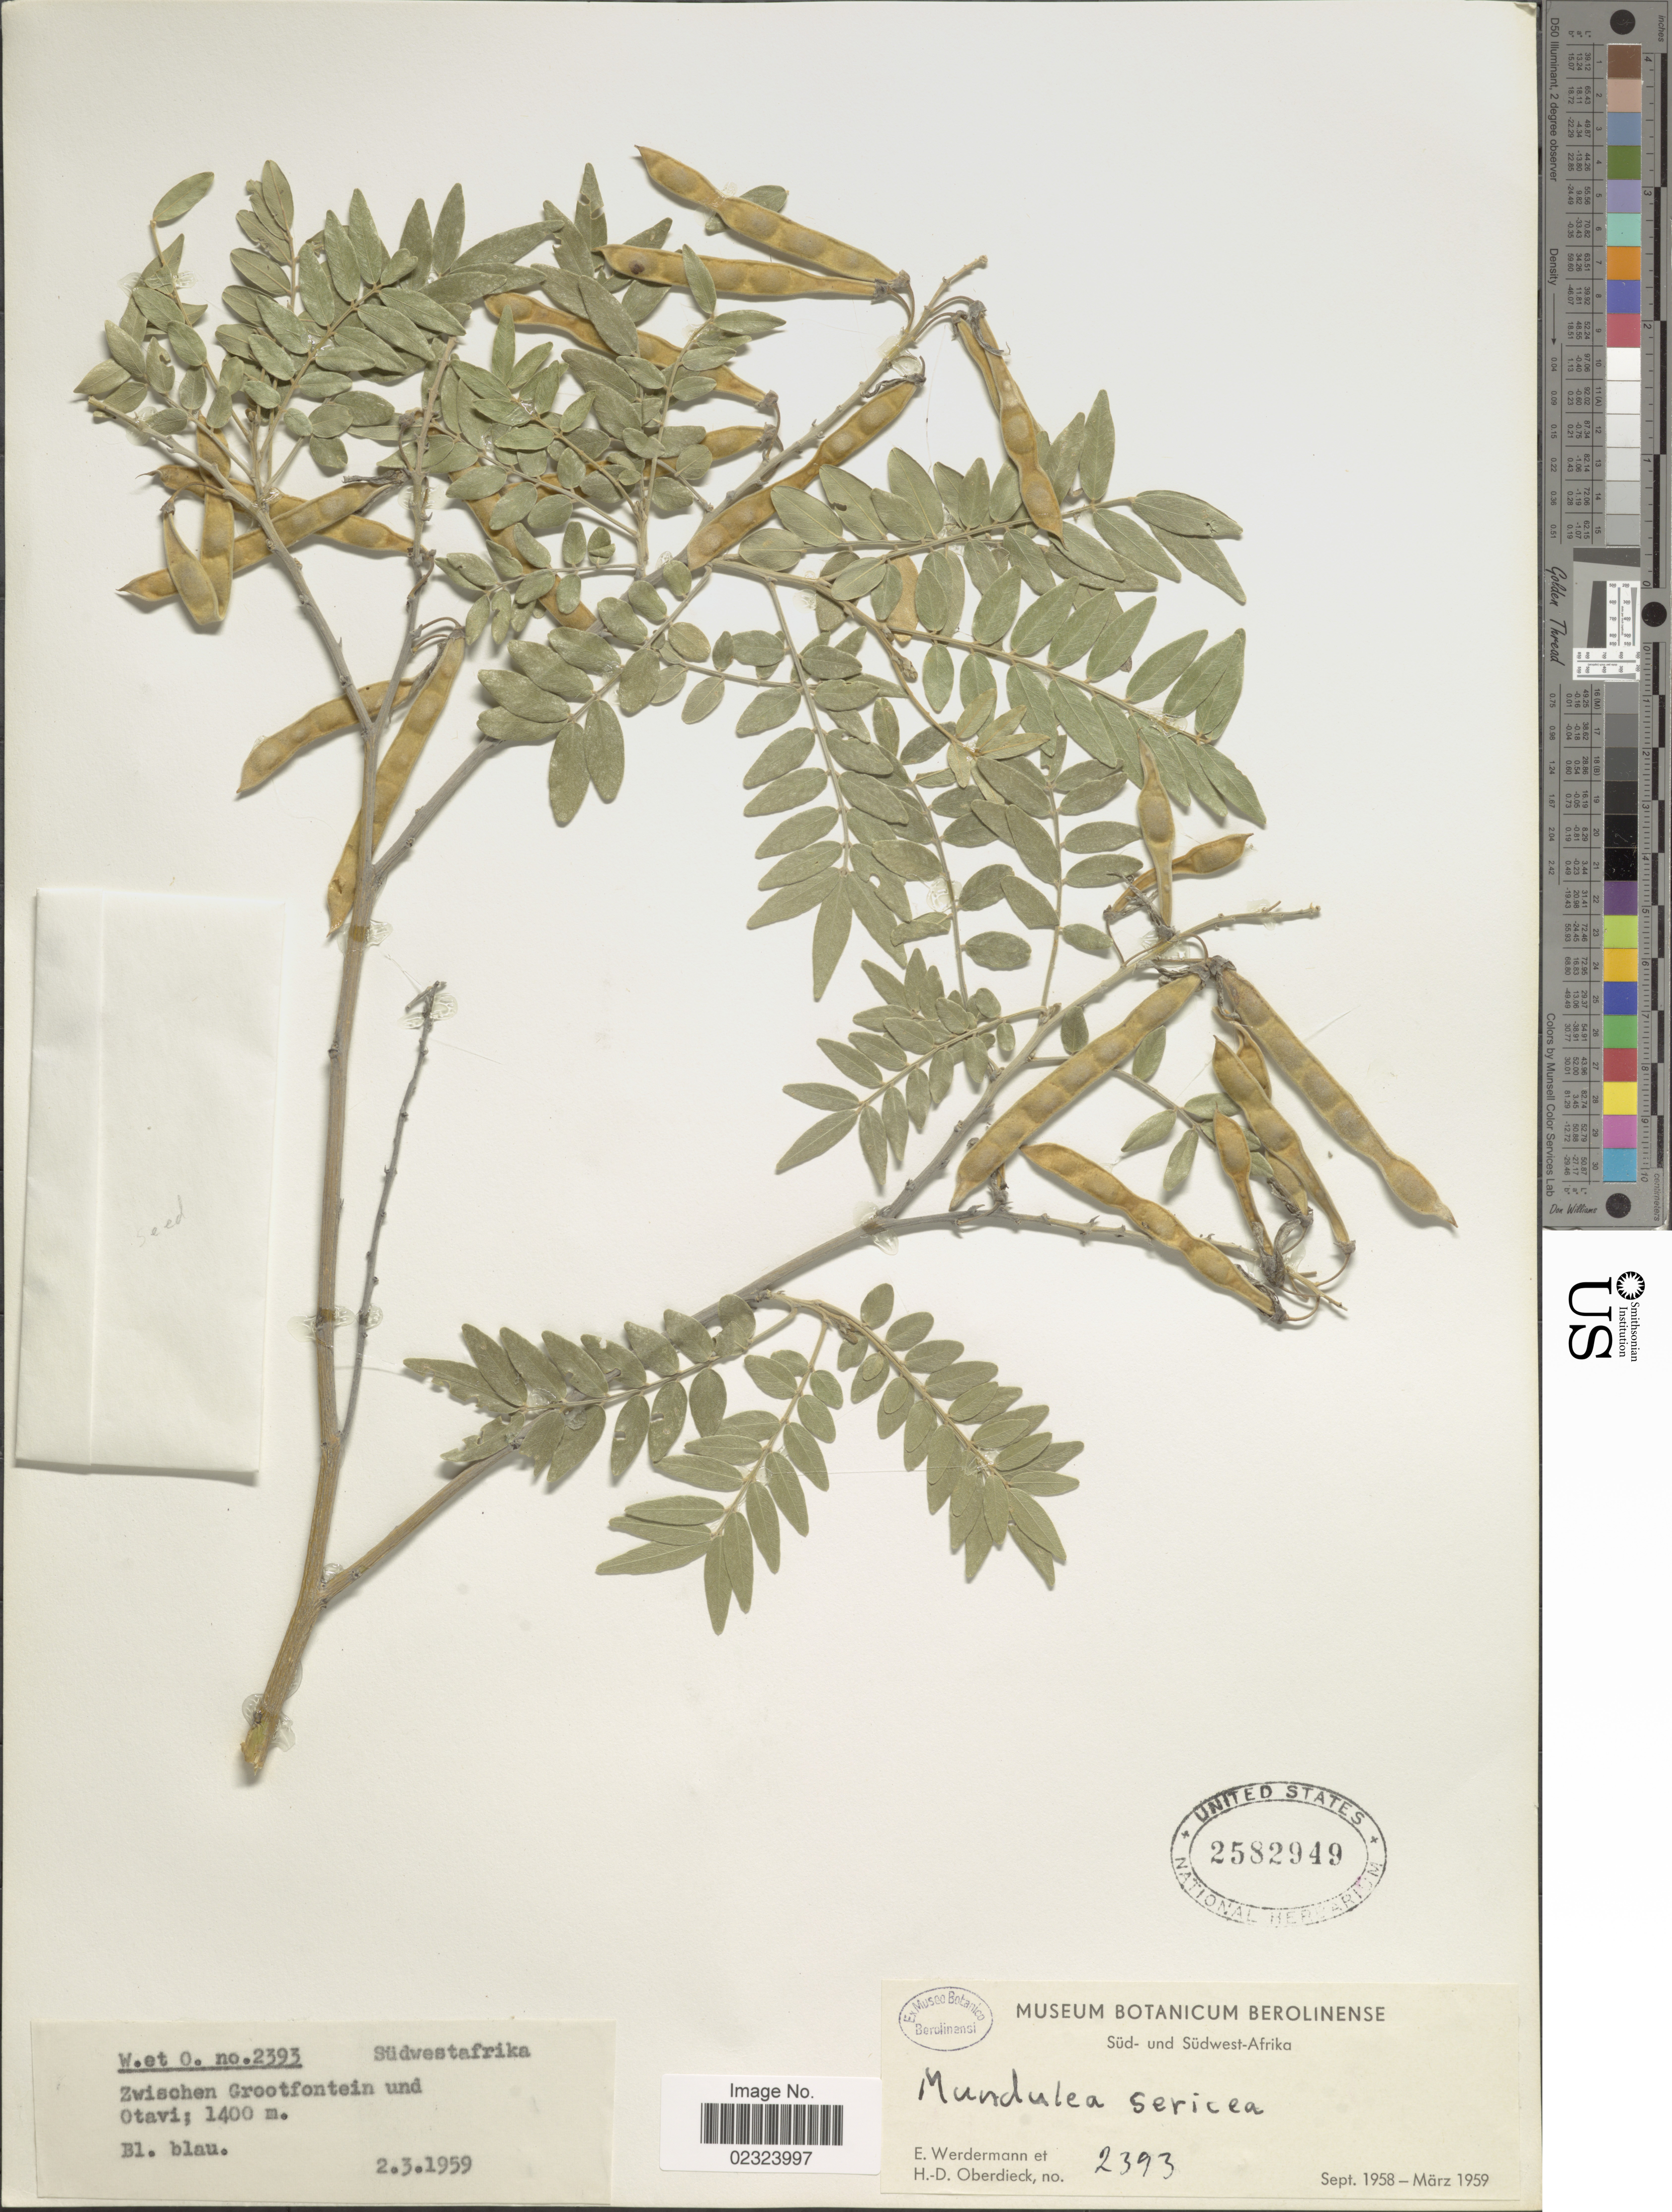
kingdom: Plantae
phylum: Tracheophyta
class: Magnoliopsida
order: Fabales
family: Fabaceae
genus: Mundulea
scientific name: Mundulea sericea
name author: (Willd.) A. Chev.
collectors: E. Werdermann & H. Oberdieck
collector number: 2393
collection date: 1959-03-02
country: Namibia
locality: Süd- und Südwest-Afrika. Zwischen Grootfontein und Otavi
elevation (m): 1400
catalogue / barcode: US 2582949